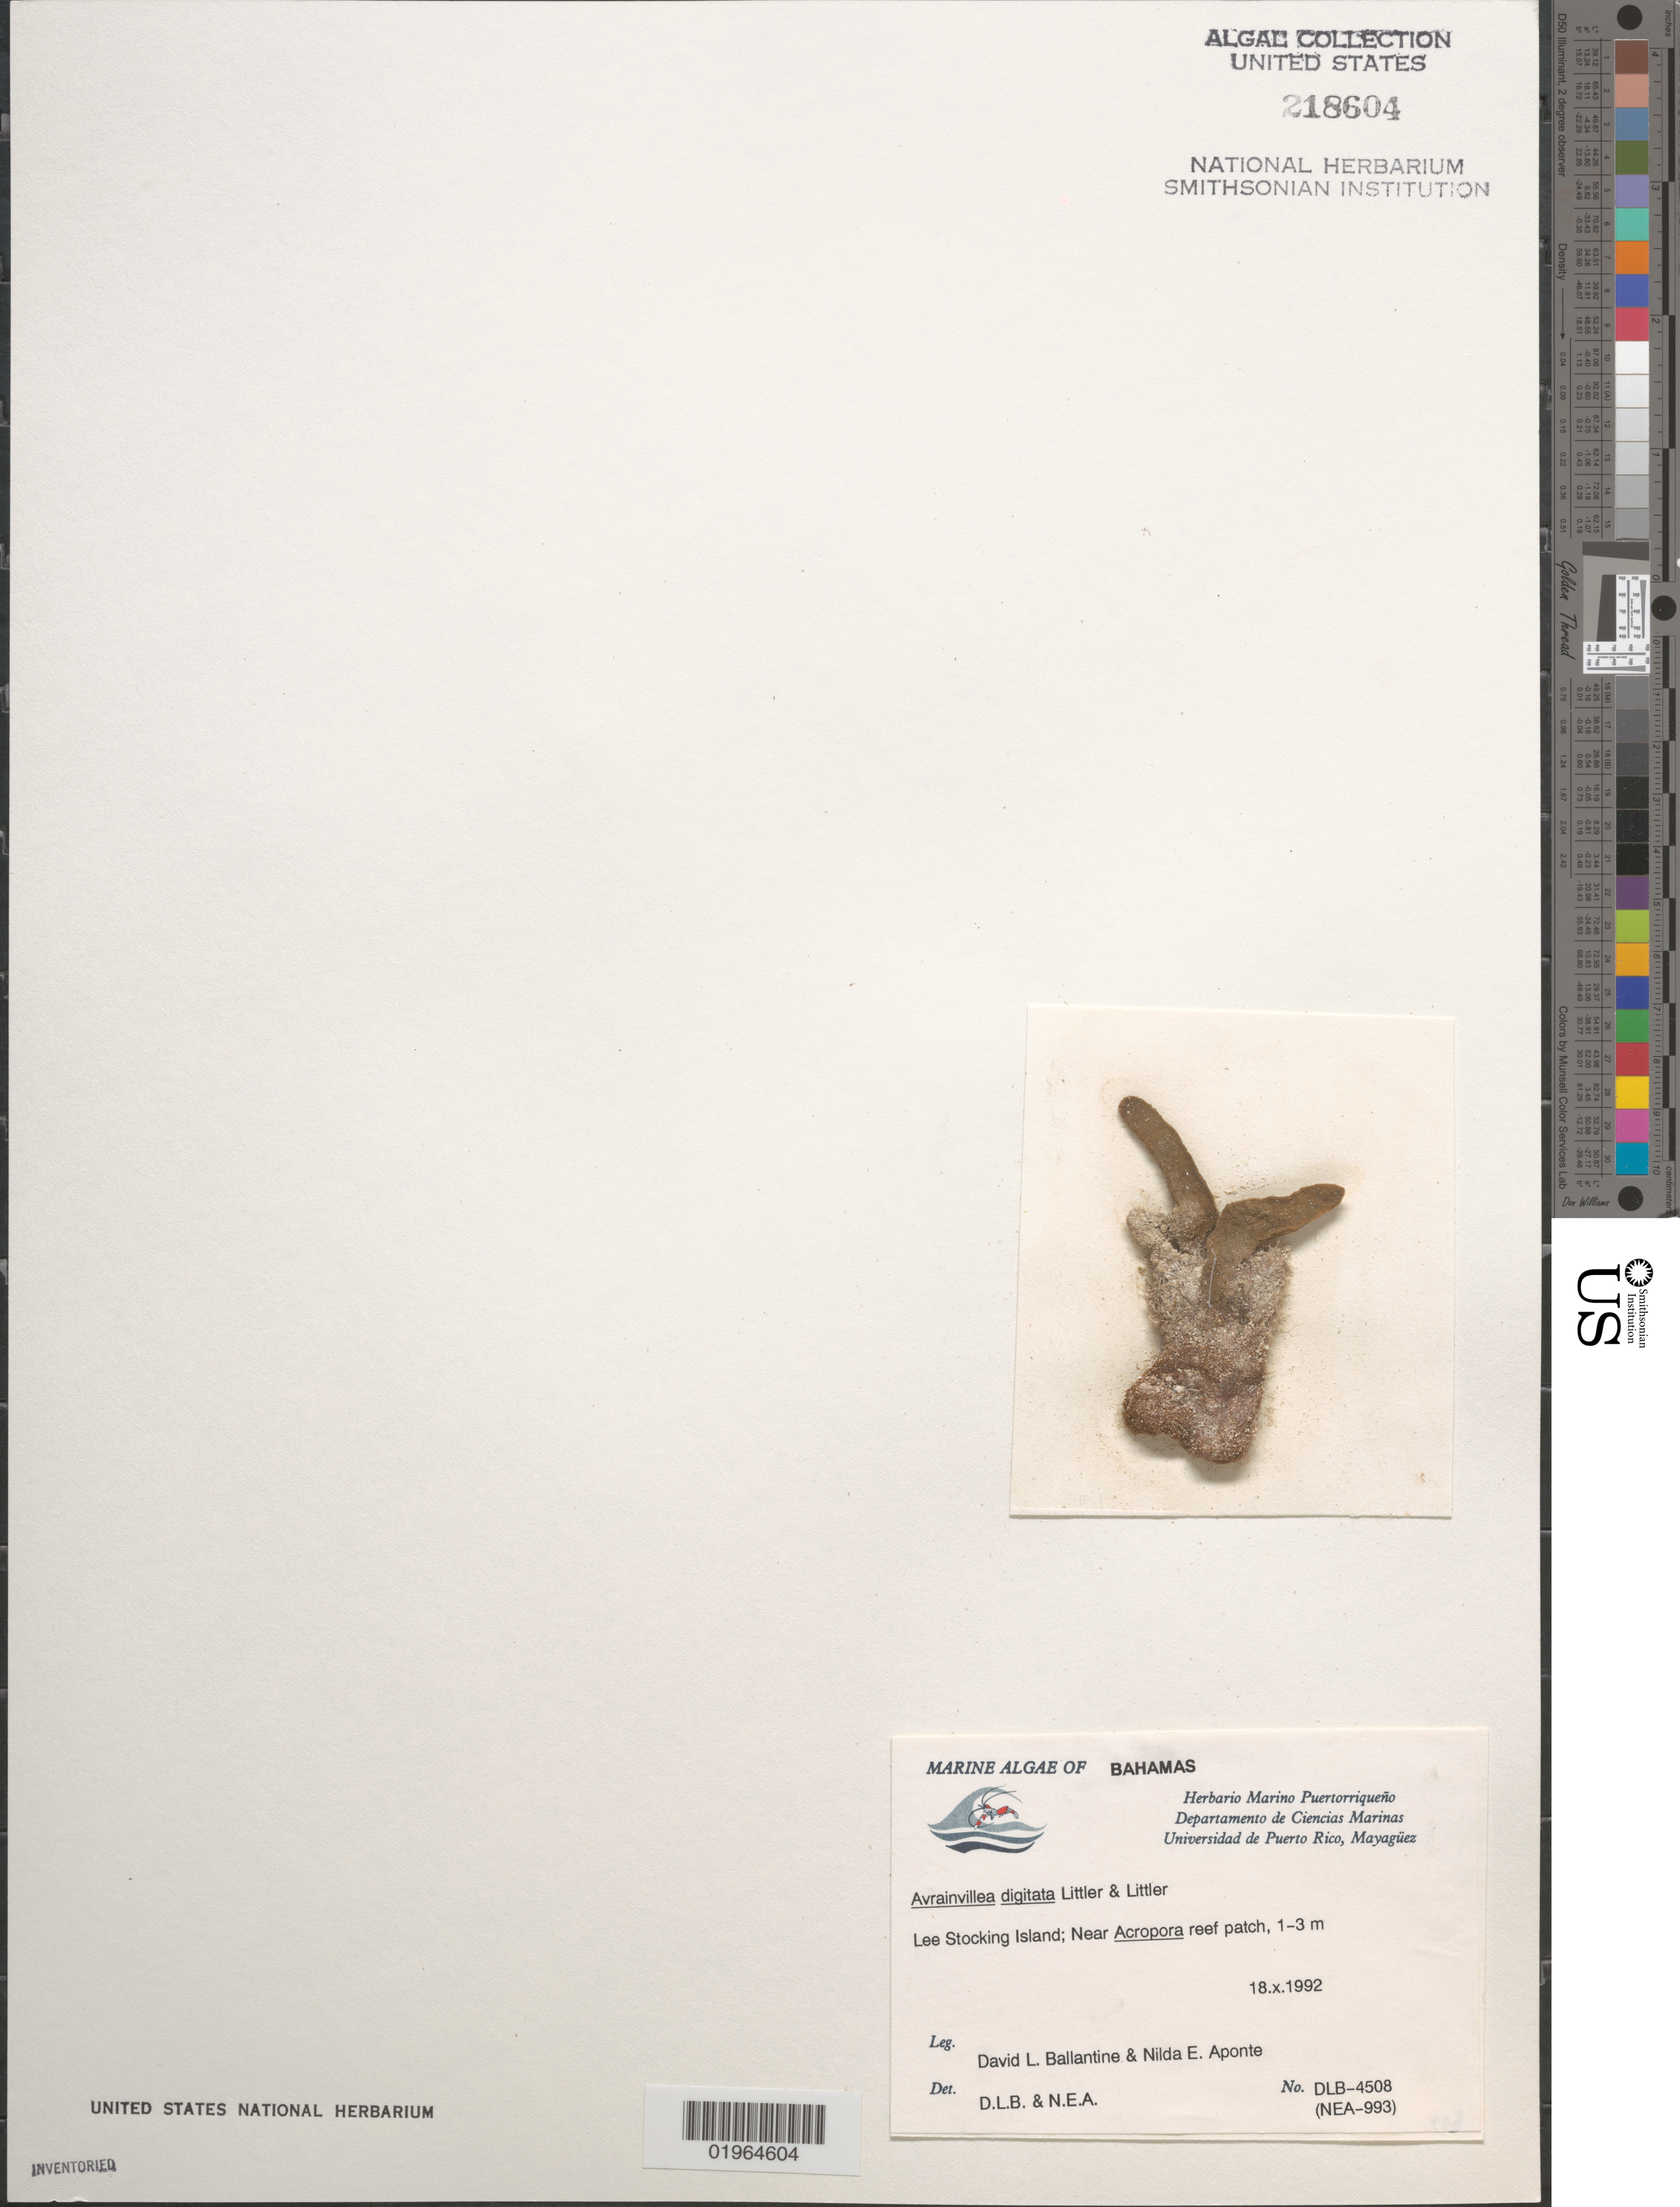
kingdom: Plantae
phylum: Chlorophyta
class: Ulvophyceae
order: Bryopsidales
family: Dichotomosiphonaceae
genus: Avrainvillea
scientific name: Avrainvillea digitata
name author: D.S. Littler & Littler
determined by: Ballantine, D. L.; Aponte, N. E.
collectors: D.L. Ballantine & N. E. Aponte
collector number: DLB 4508, NEA 993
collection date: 1992-10-18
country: Bahamas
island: Lee Stocking Island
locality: Near Acropora reef patch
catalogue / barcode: US 218604